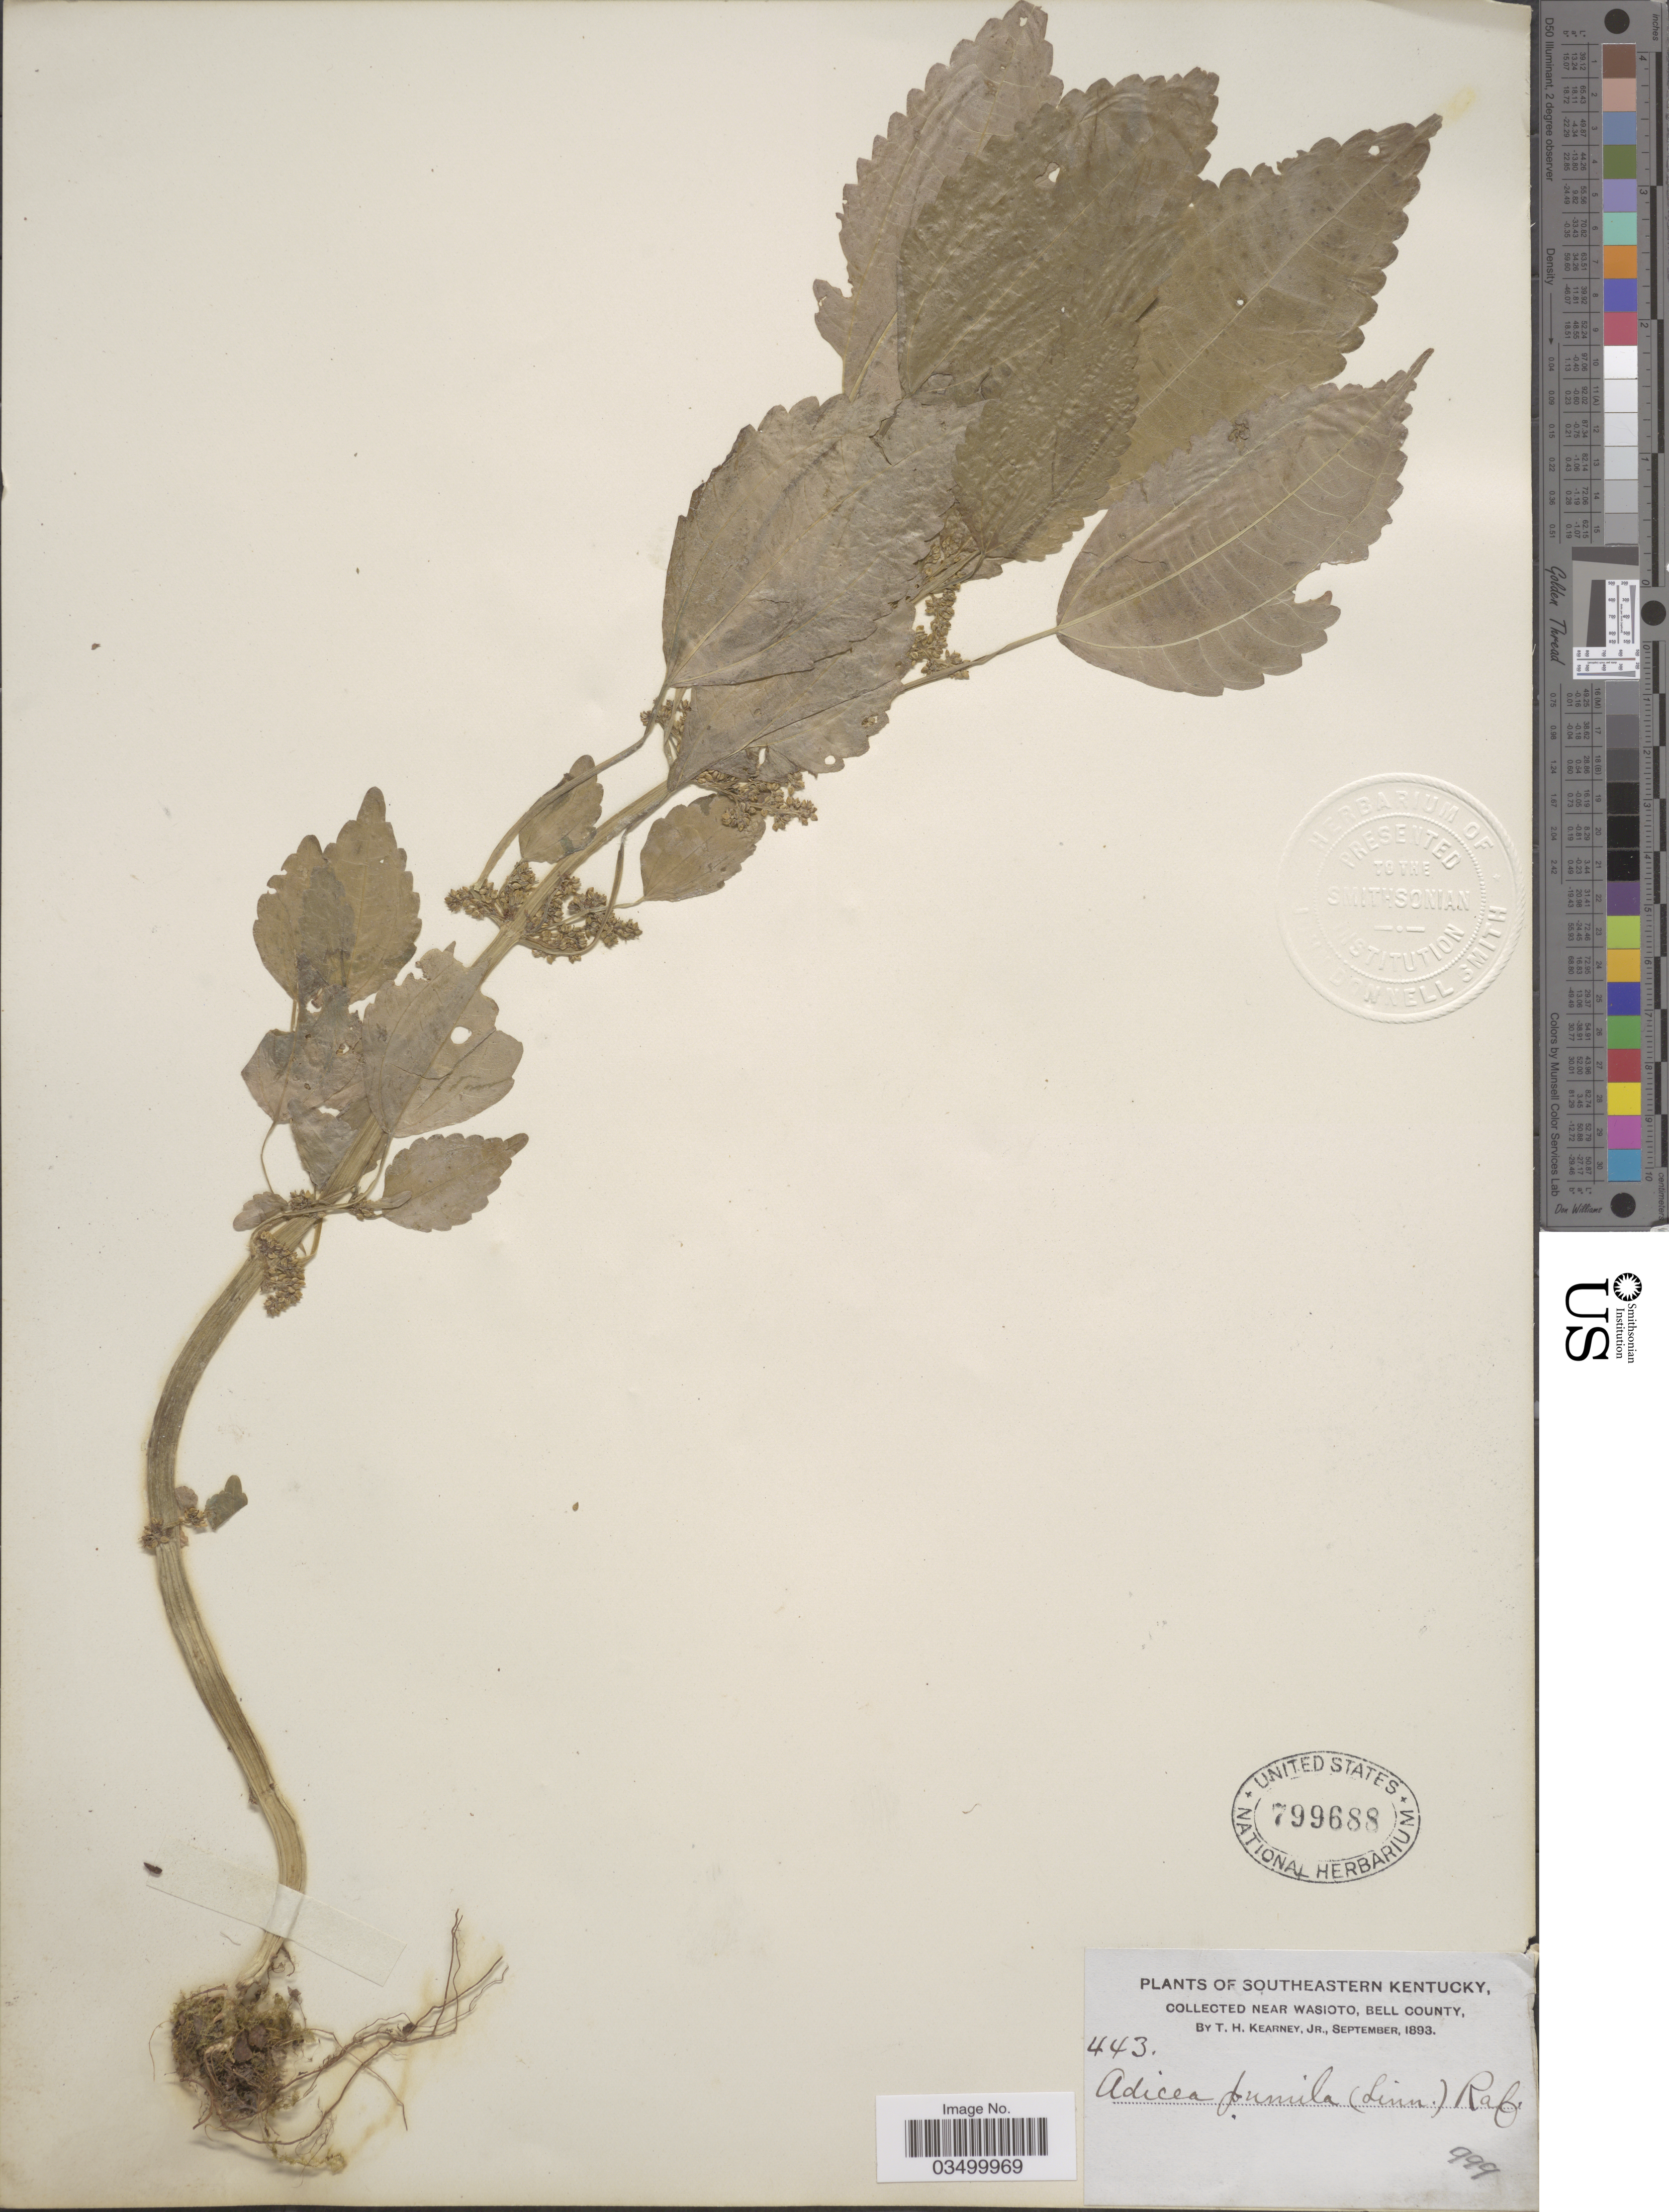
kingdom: Plantae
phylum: Tracheophyta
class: Magnoliopsida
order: Rosales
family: Urticaceae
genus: Pilea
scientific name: Pilea pumila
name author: (L.) A. Gray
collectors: T. H. Kearney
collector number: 443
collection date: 1893-09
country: United States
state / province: Kentucky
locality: Southeastern Kentucky. Near Wasioto, Bell County.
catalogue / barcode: US 799688